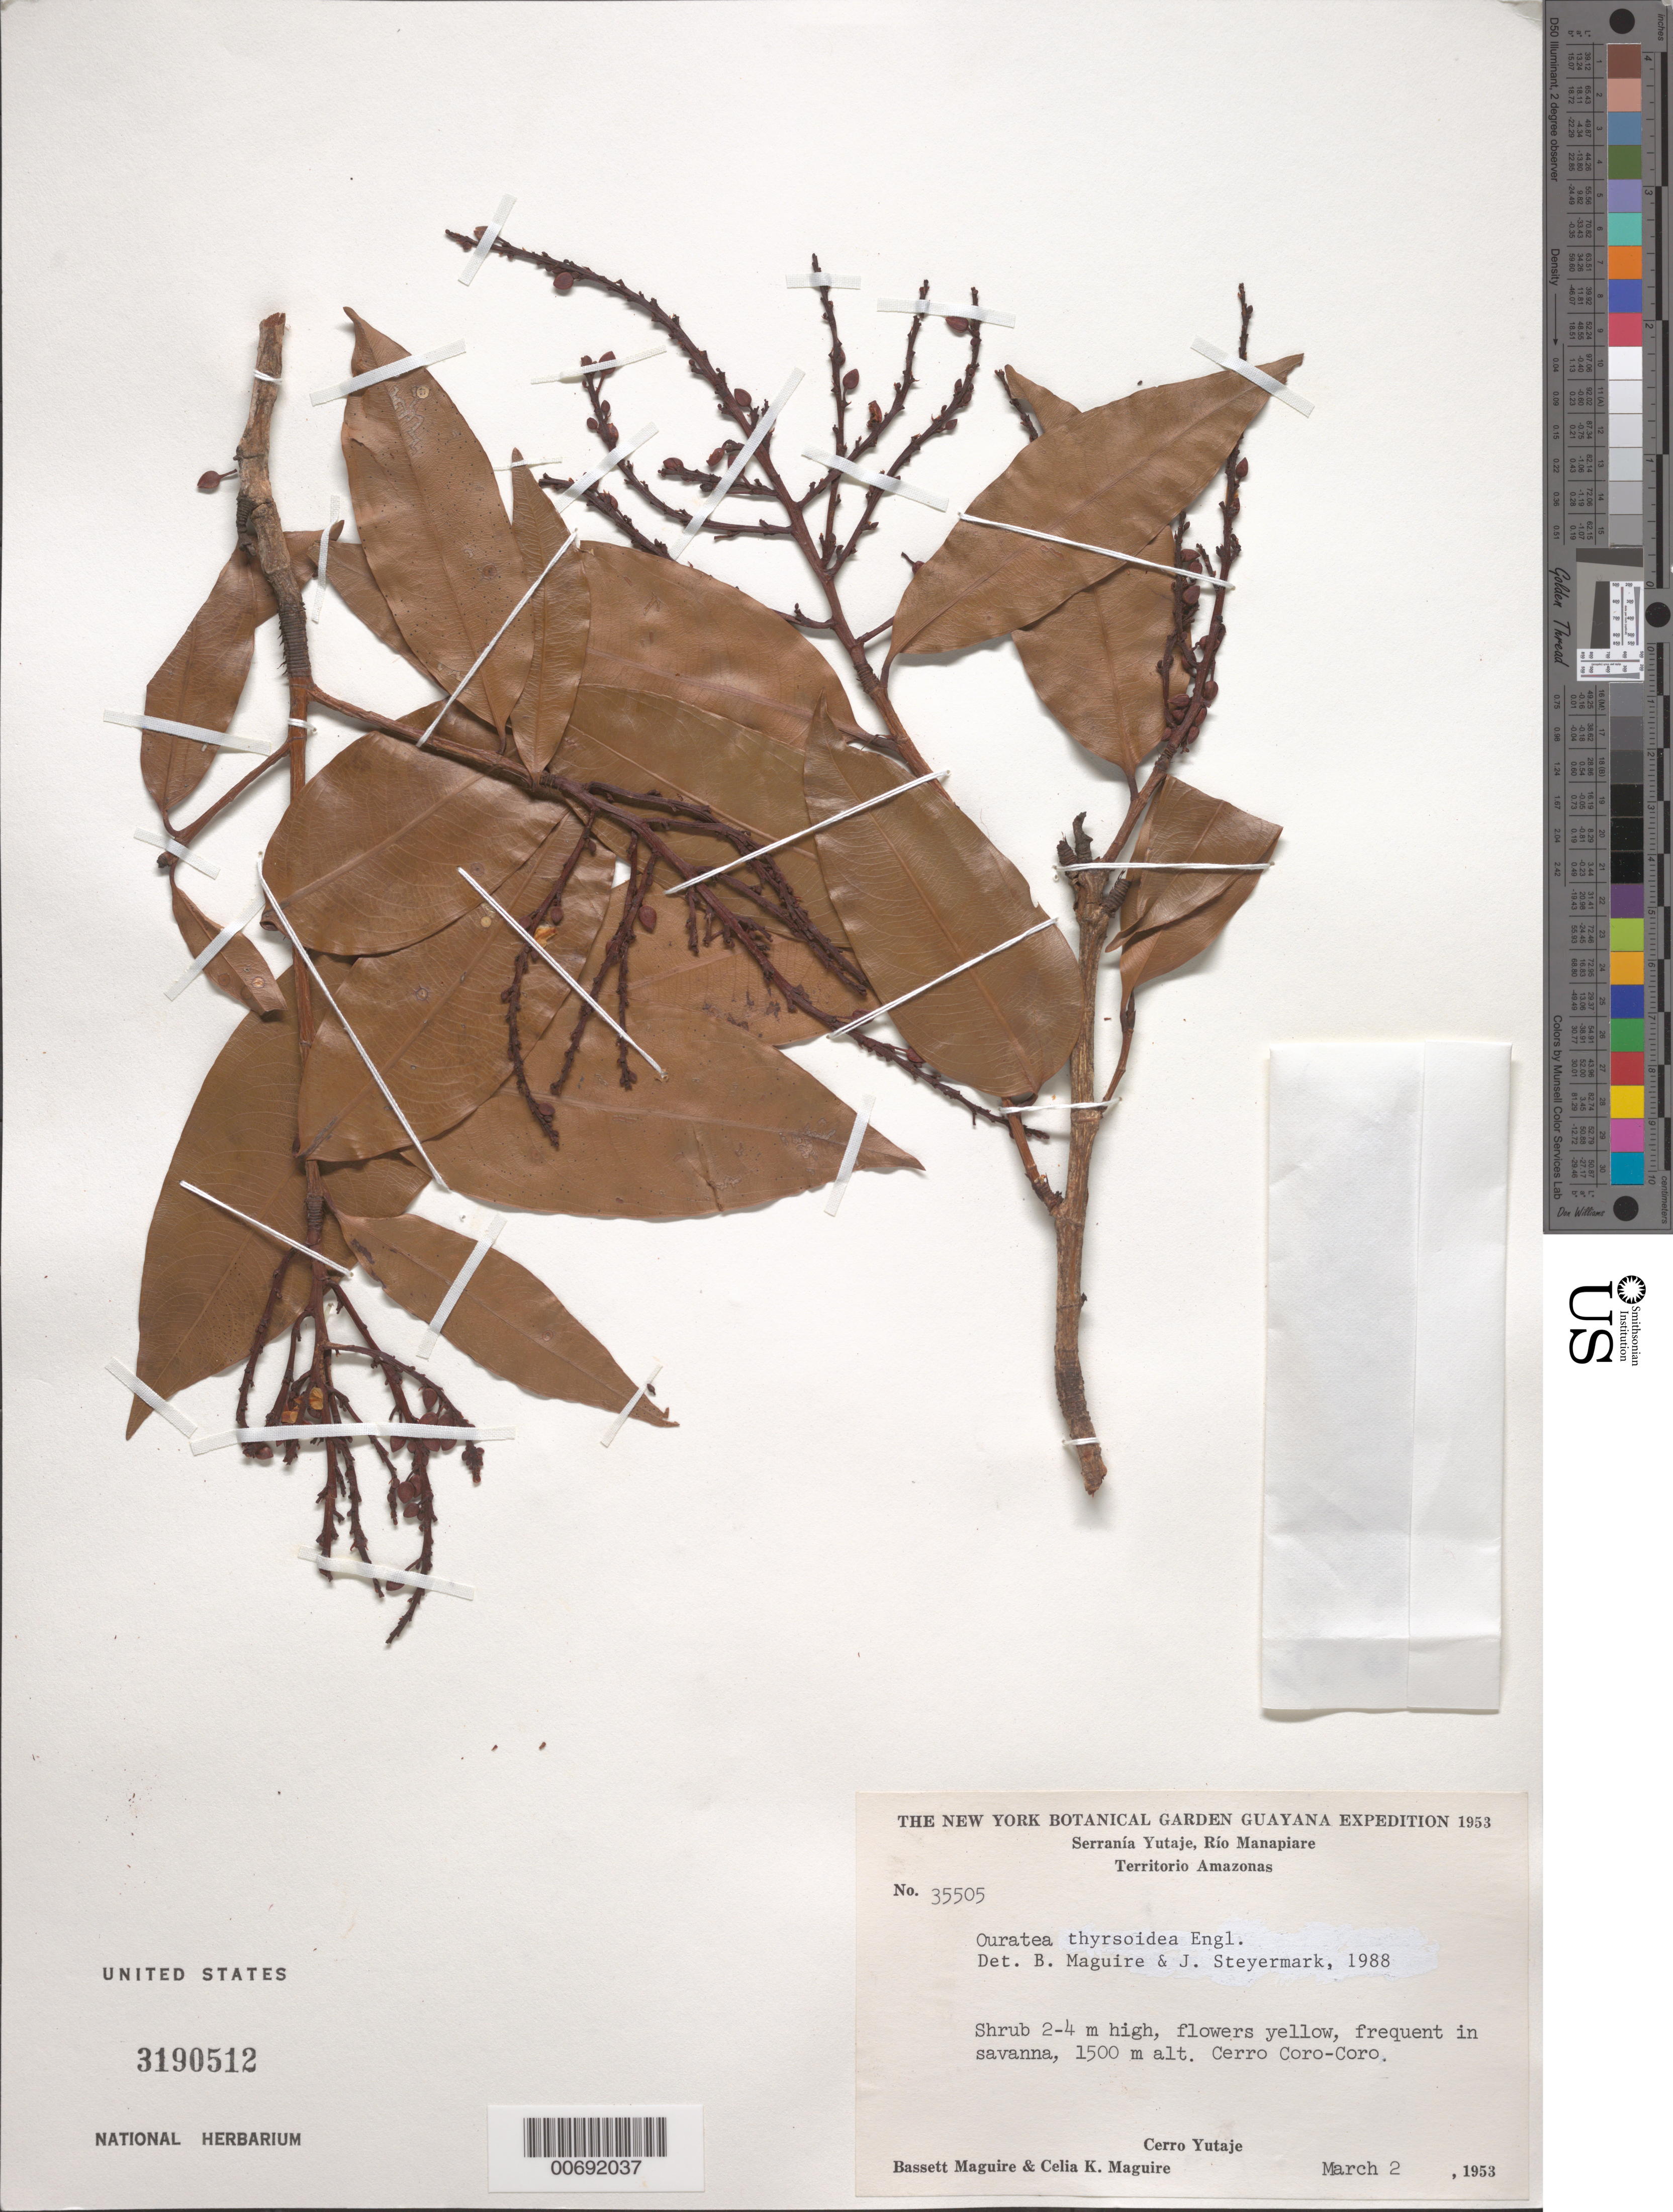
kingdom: Plantae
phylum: Tracheophyta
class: Magnoliopsida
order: Malpighiales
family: Ochnaceae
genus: Ouratea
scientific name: Ouratea thyrsoidea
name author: Engl.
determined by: Steyermark, J. A.; Maguire, B.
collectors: B. Maguire & C. K. Maguire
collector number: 35505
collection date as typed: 2-Mar-53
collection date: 1953-03-02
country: Venezuela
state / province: Amazonas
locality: Cerro Coro-Coro, Serranía Yutajé, Río Manapiare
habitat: Savanna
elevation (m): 1500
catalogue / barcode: US 3190512